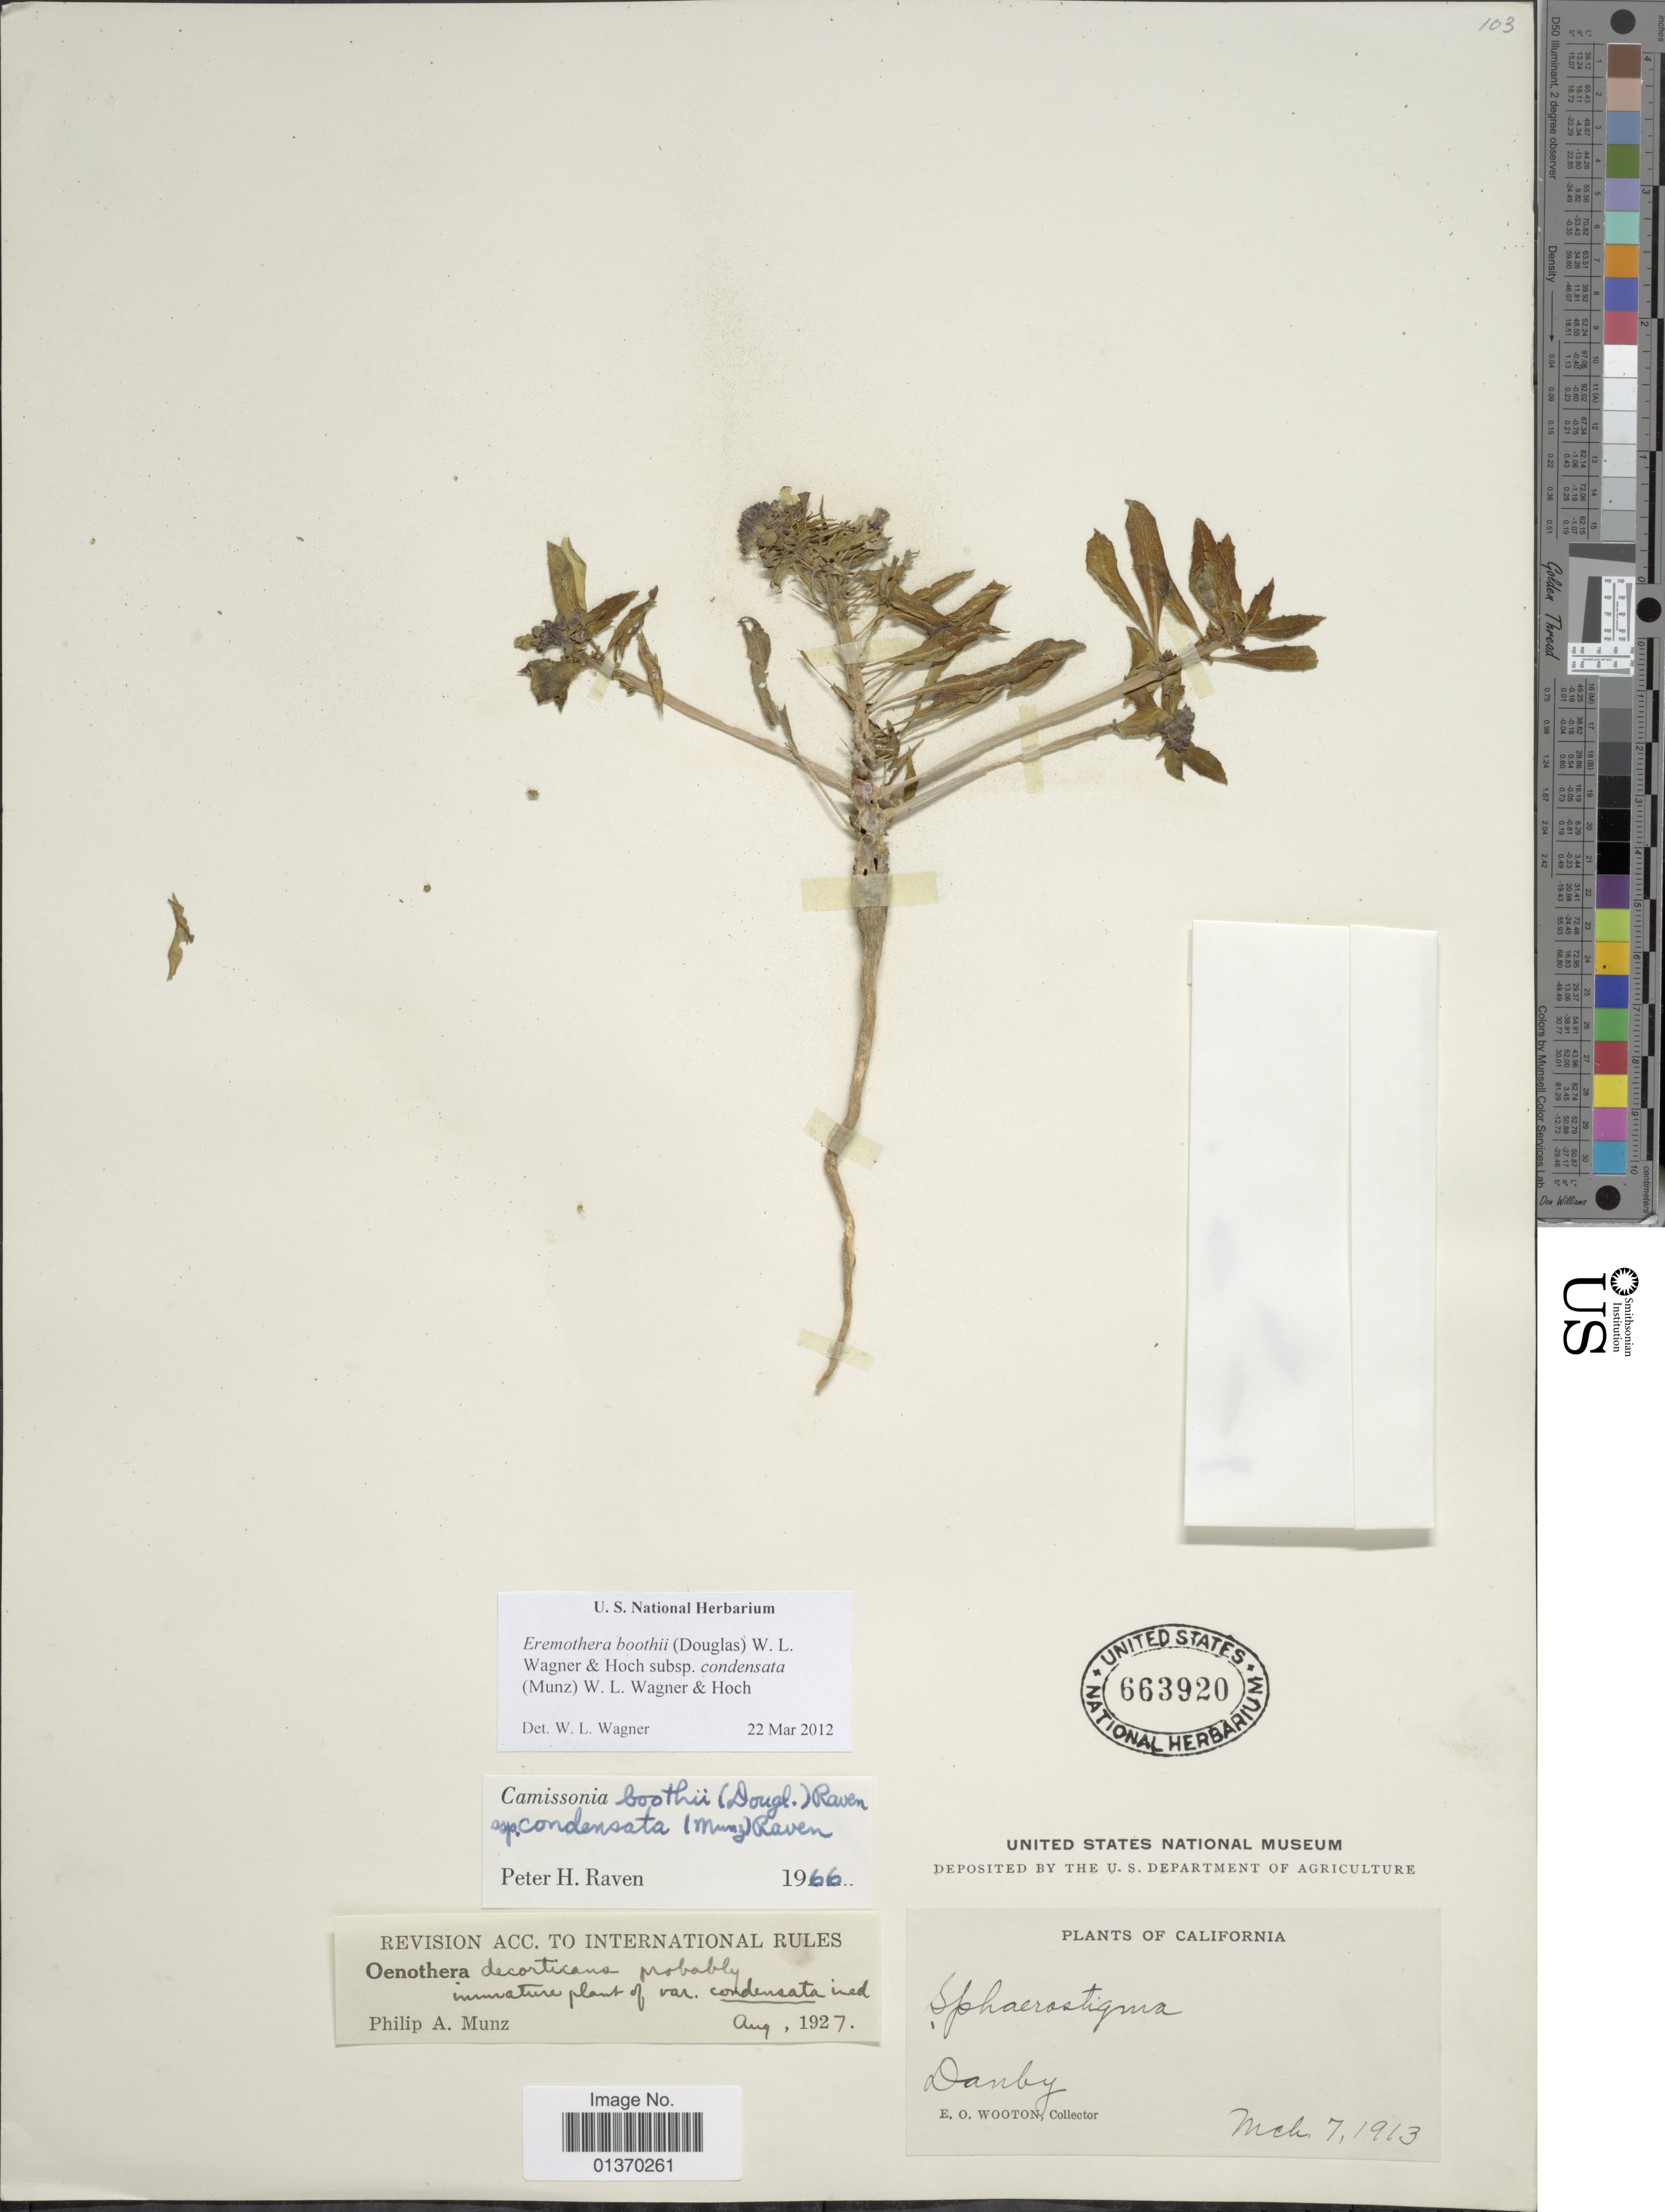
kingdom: Plantae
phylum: Tracheophyta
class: Magnoliopsida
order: Myrtales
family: Onagraceae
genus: Eremothera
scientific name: Eremothera boothii subsp. condensata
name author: (Munz) W.L. Wagner & Hoch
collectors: E. O. Wooton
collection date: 1913-03-07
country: United States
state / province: California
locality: Danby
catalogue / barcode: US 663920